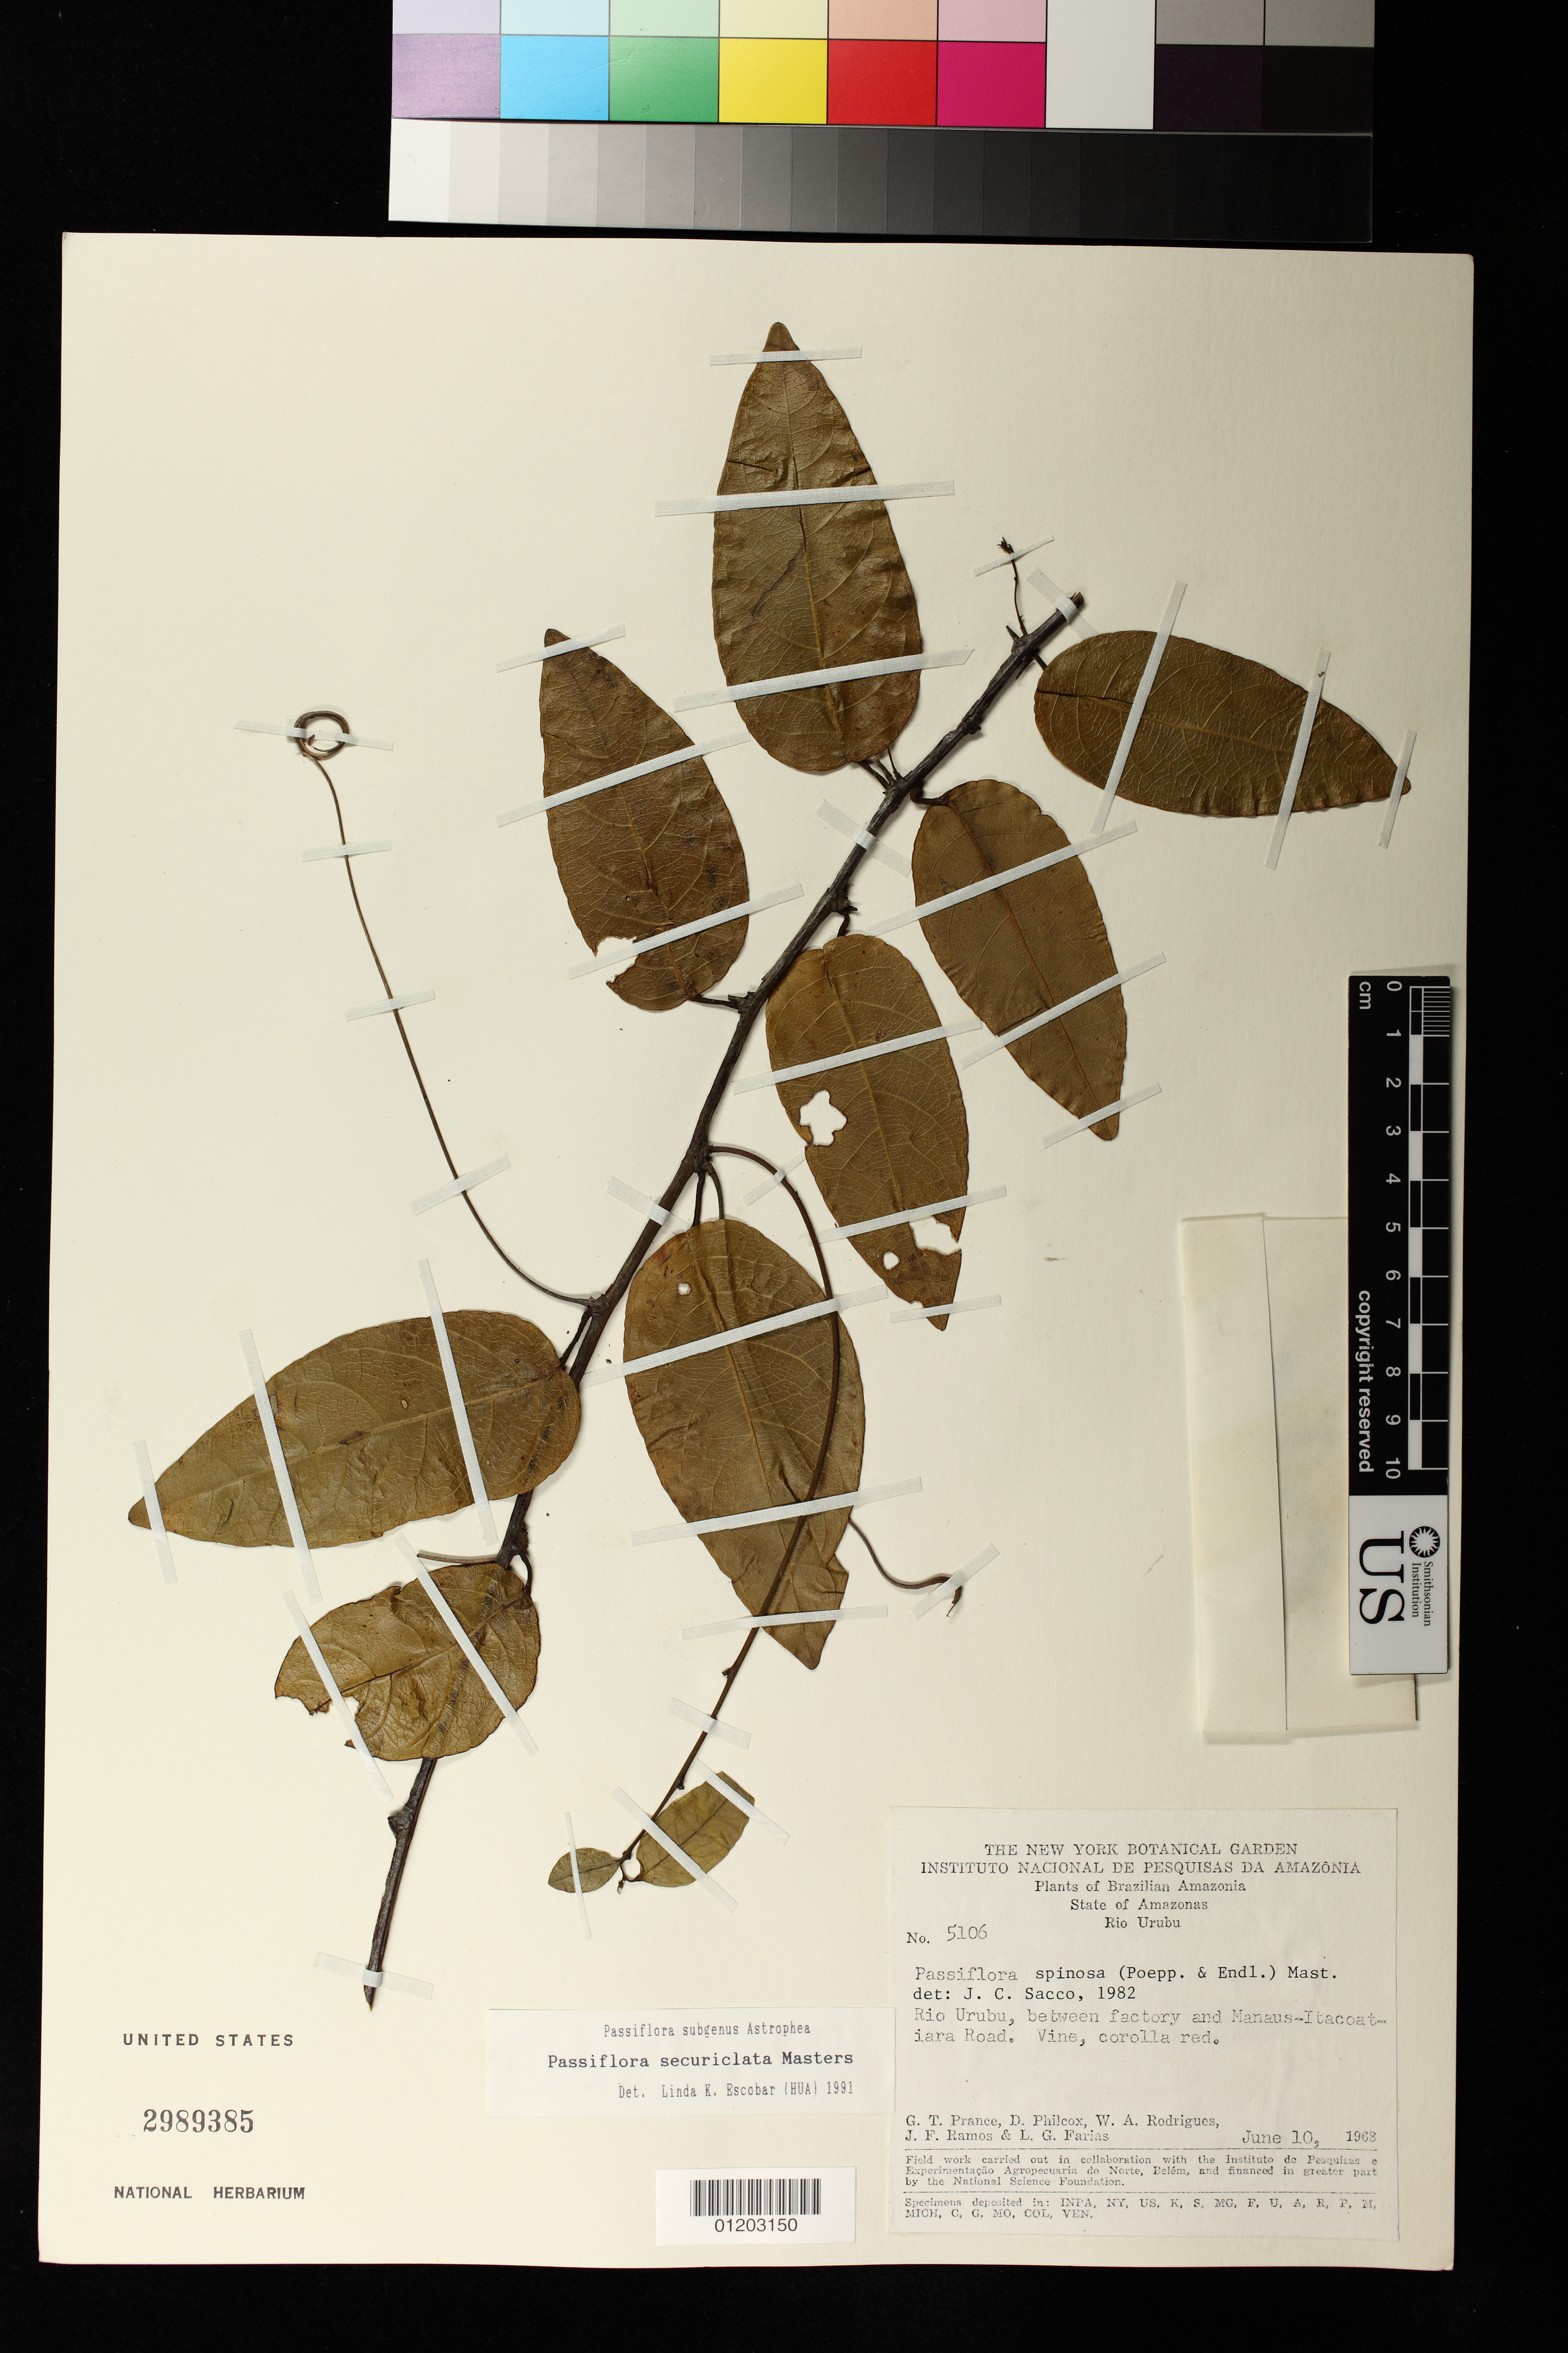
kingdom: Plantae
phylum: Tracheophyta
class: Magnoliopsida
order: Malpighiales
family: Passifloraceae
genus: Passiflora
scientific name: Passiflora securiclata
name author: Mast.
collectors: G. T. Prance, D. Philcox, W. A. Rodrigues, J. F. Ramos & L. G. Farias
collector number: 5106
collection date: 1968-06-10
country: Brazil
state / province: Amazonas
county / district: Rio Barururu, Rio Urubu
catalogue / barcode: US 2989385